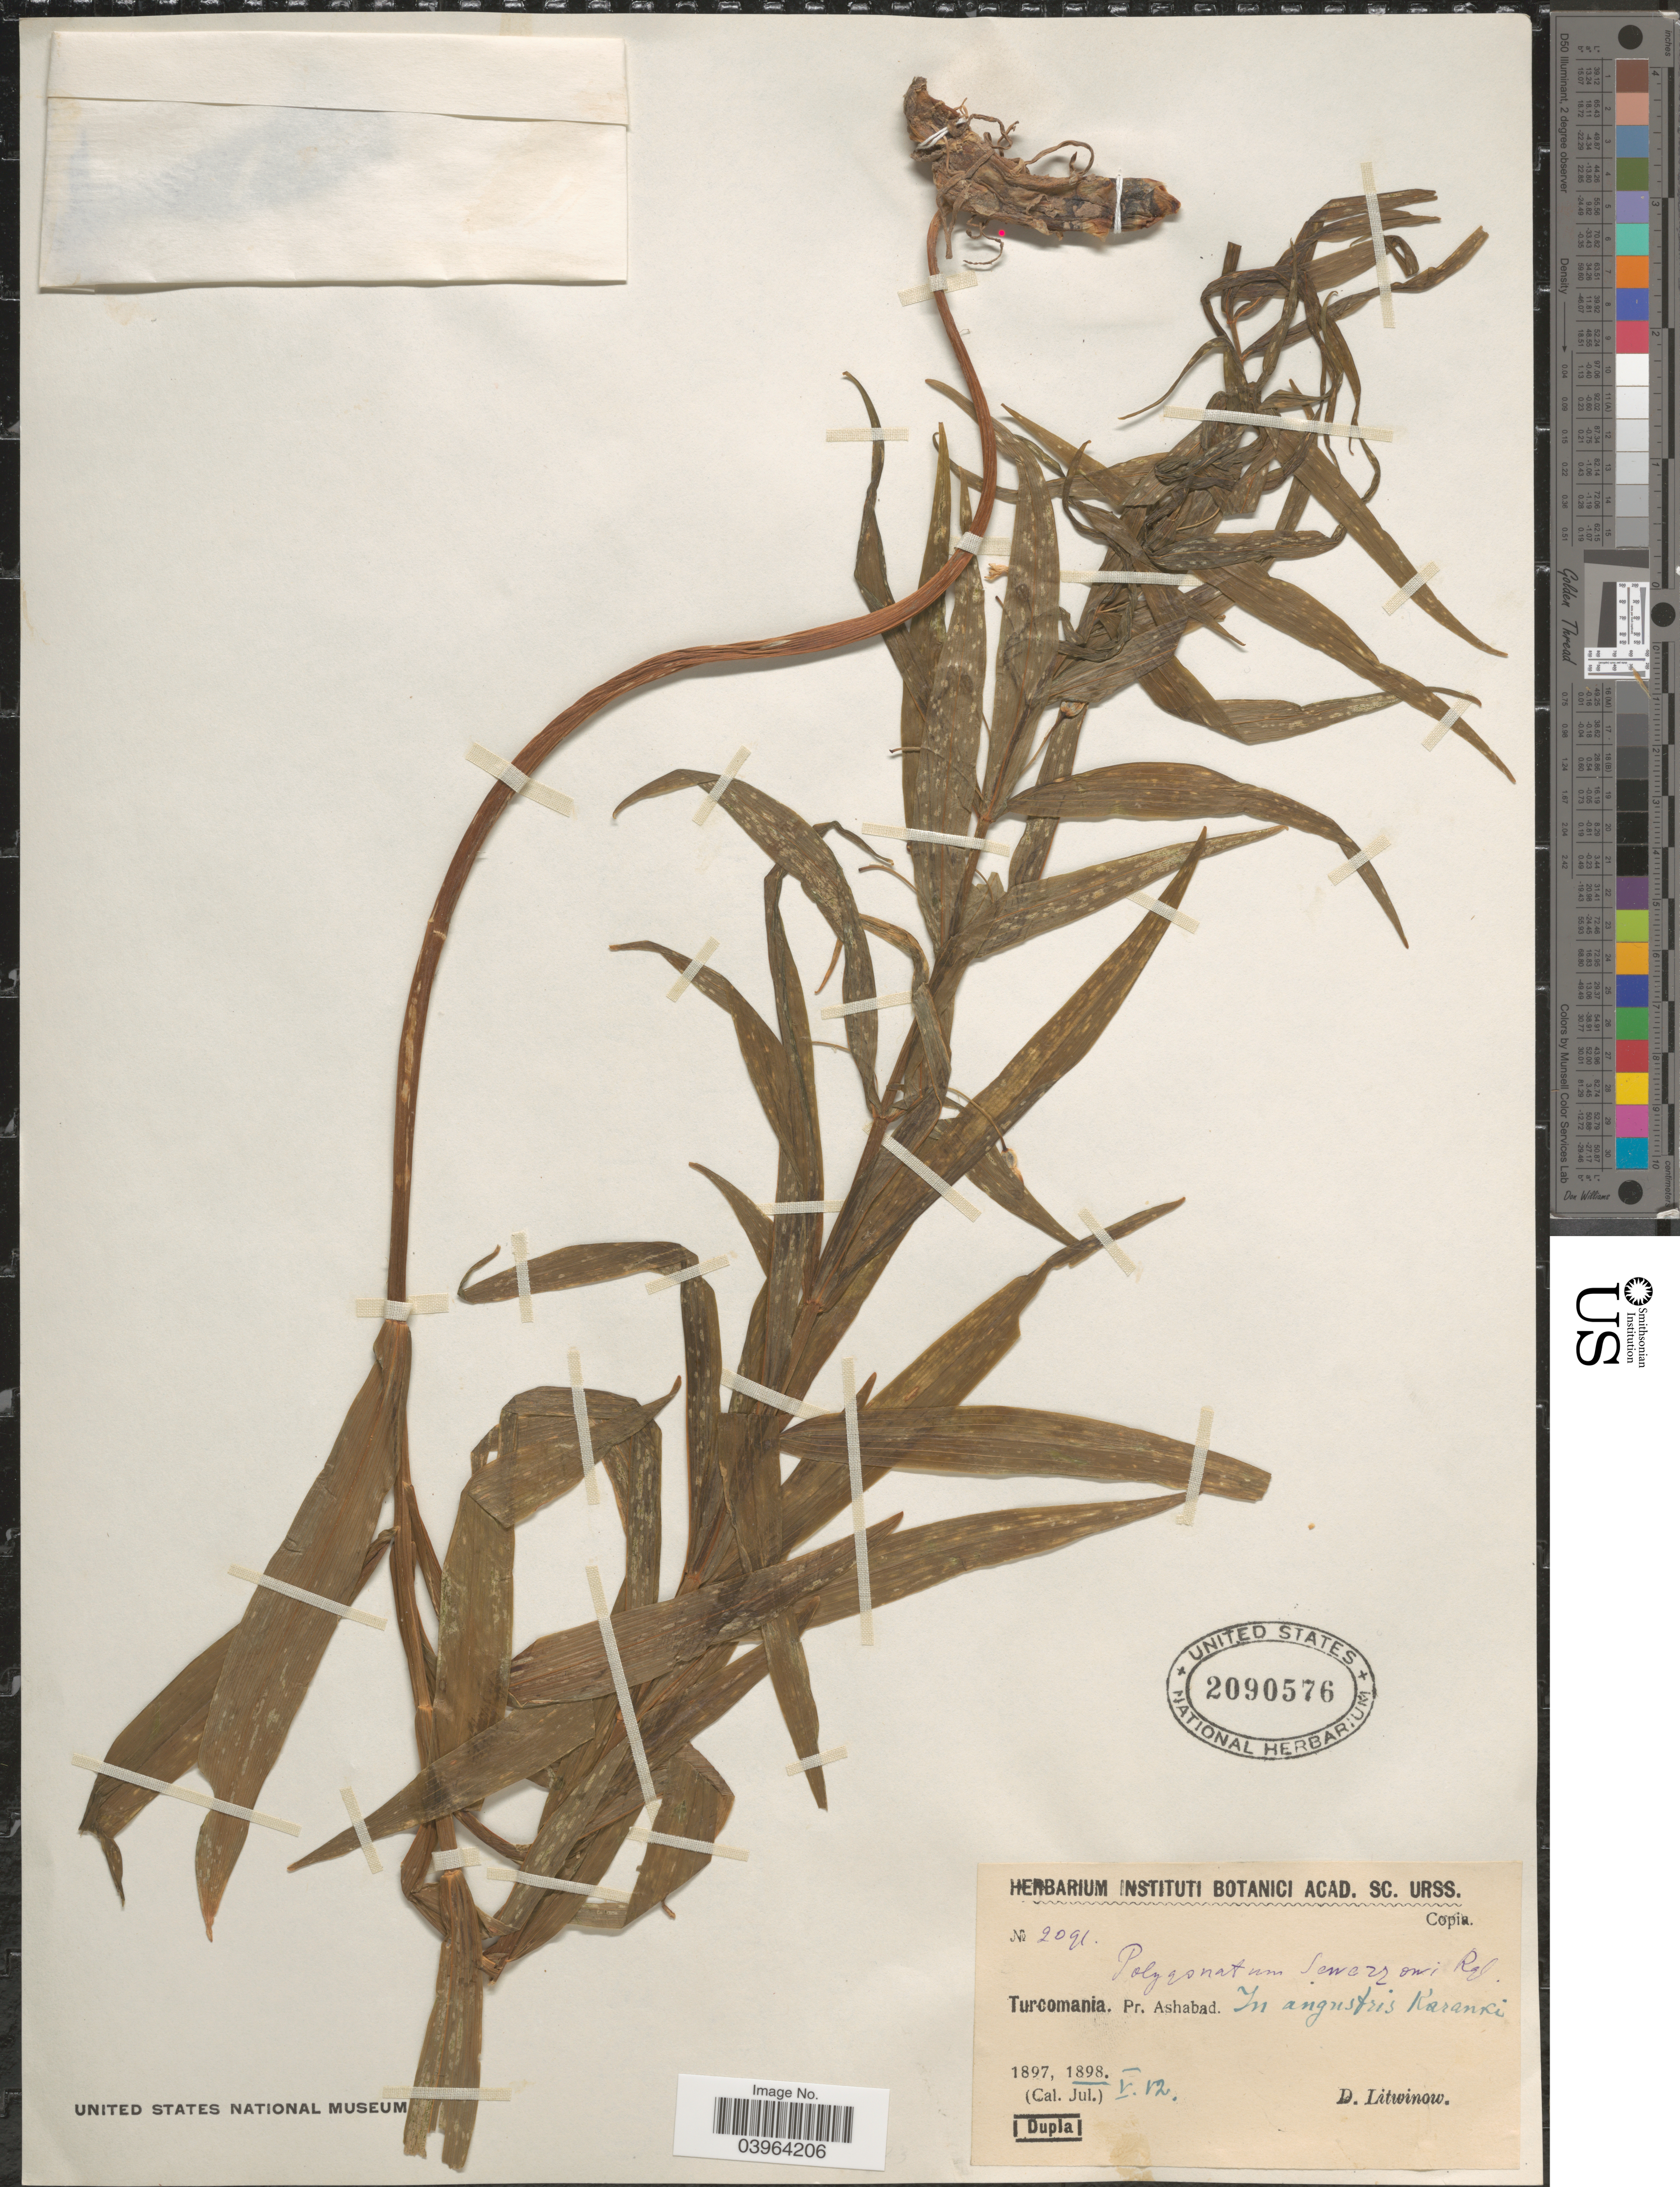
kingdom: Plantae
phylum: Tracheophyta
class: Liliopsida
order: Asparagales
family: Asparagaceae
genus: Polygonatum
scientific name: Polygonatum sewerzowii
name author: Regel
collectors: D. Litwinow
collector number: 2091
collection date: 1898-05-12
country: Turkmenistan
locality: Turcomania. Pr. Ashabad. In angustris Karanki.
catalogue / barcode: US 2090576